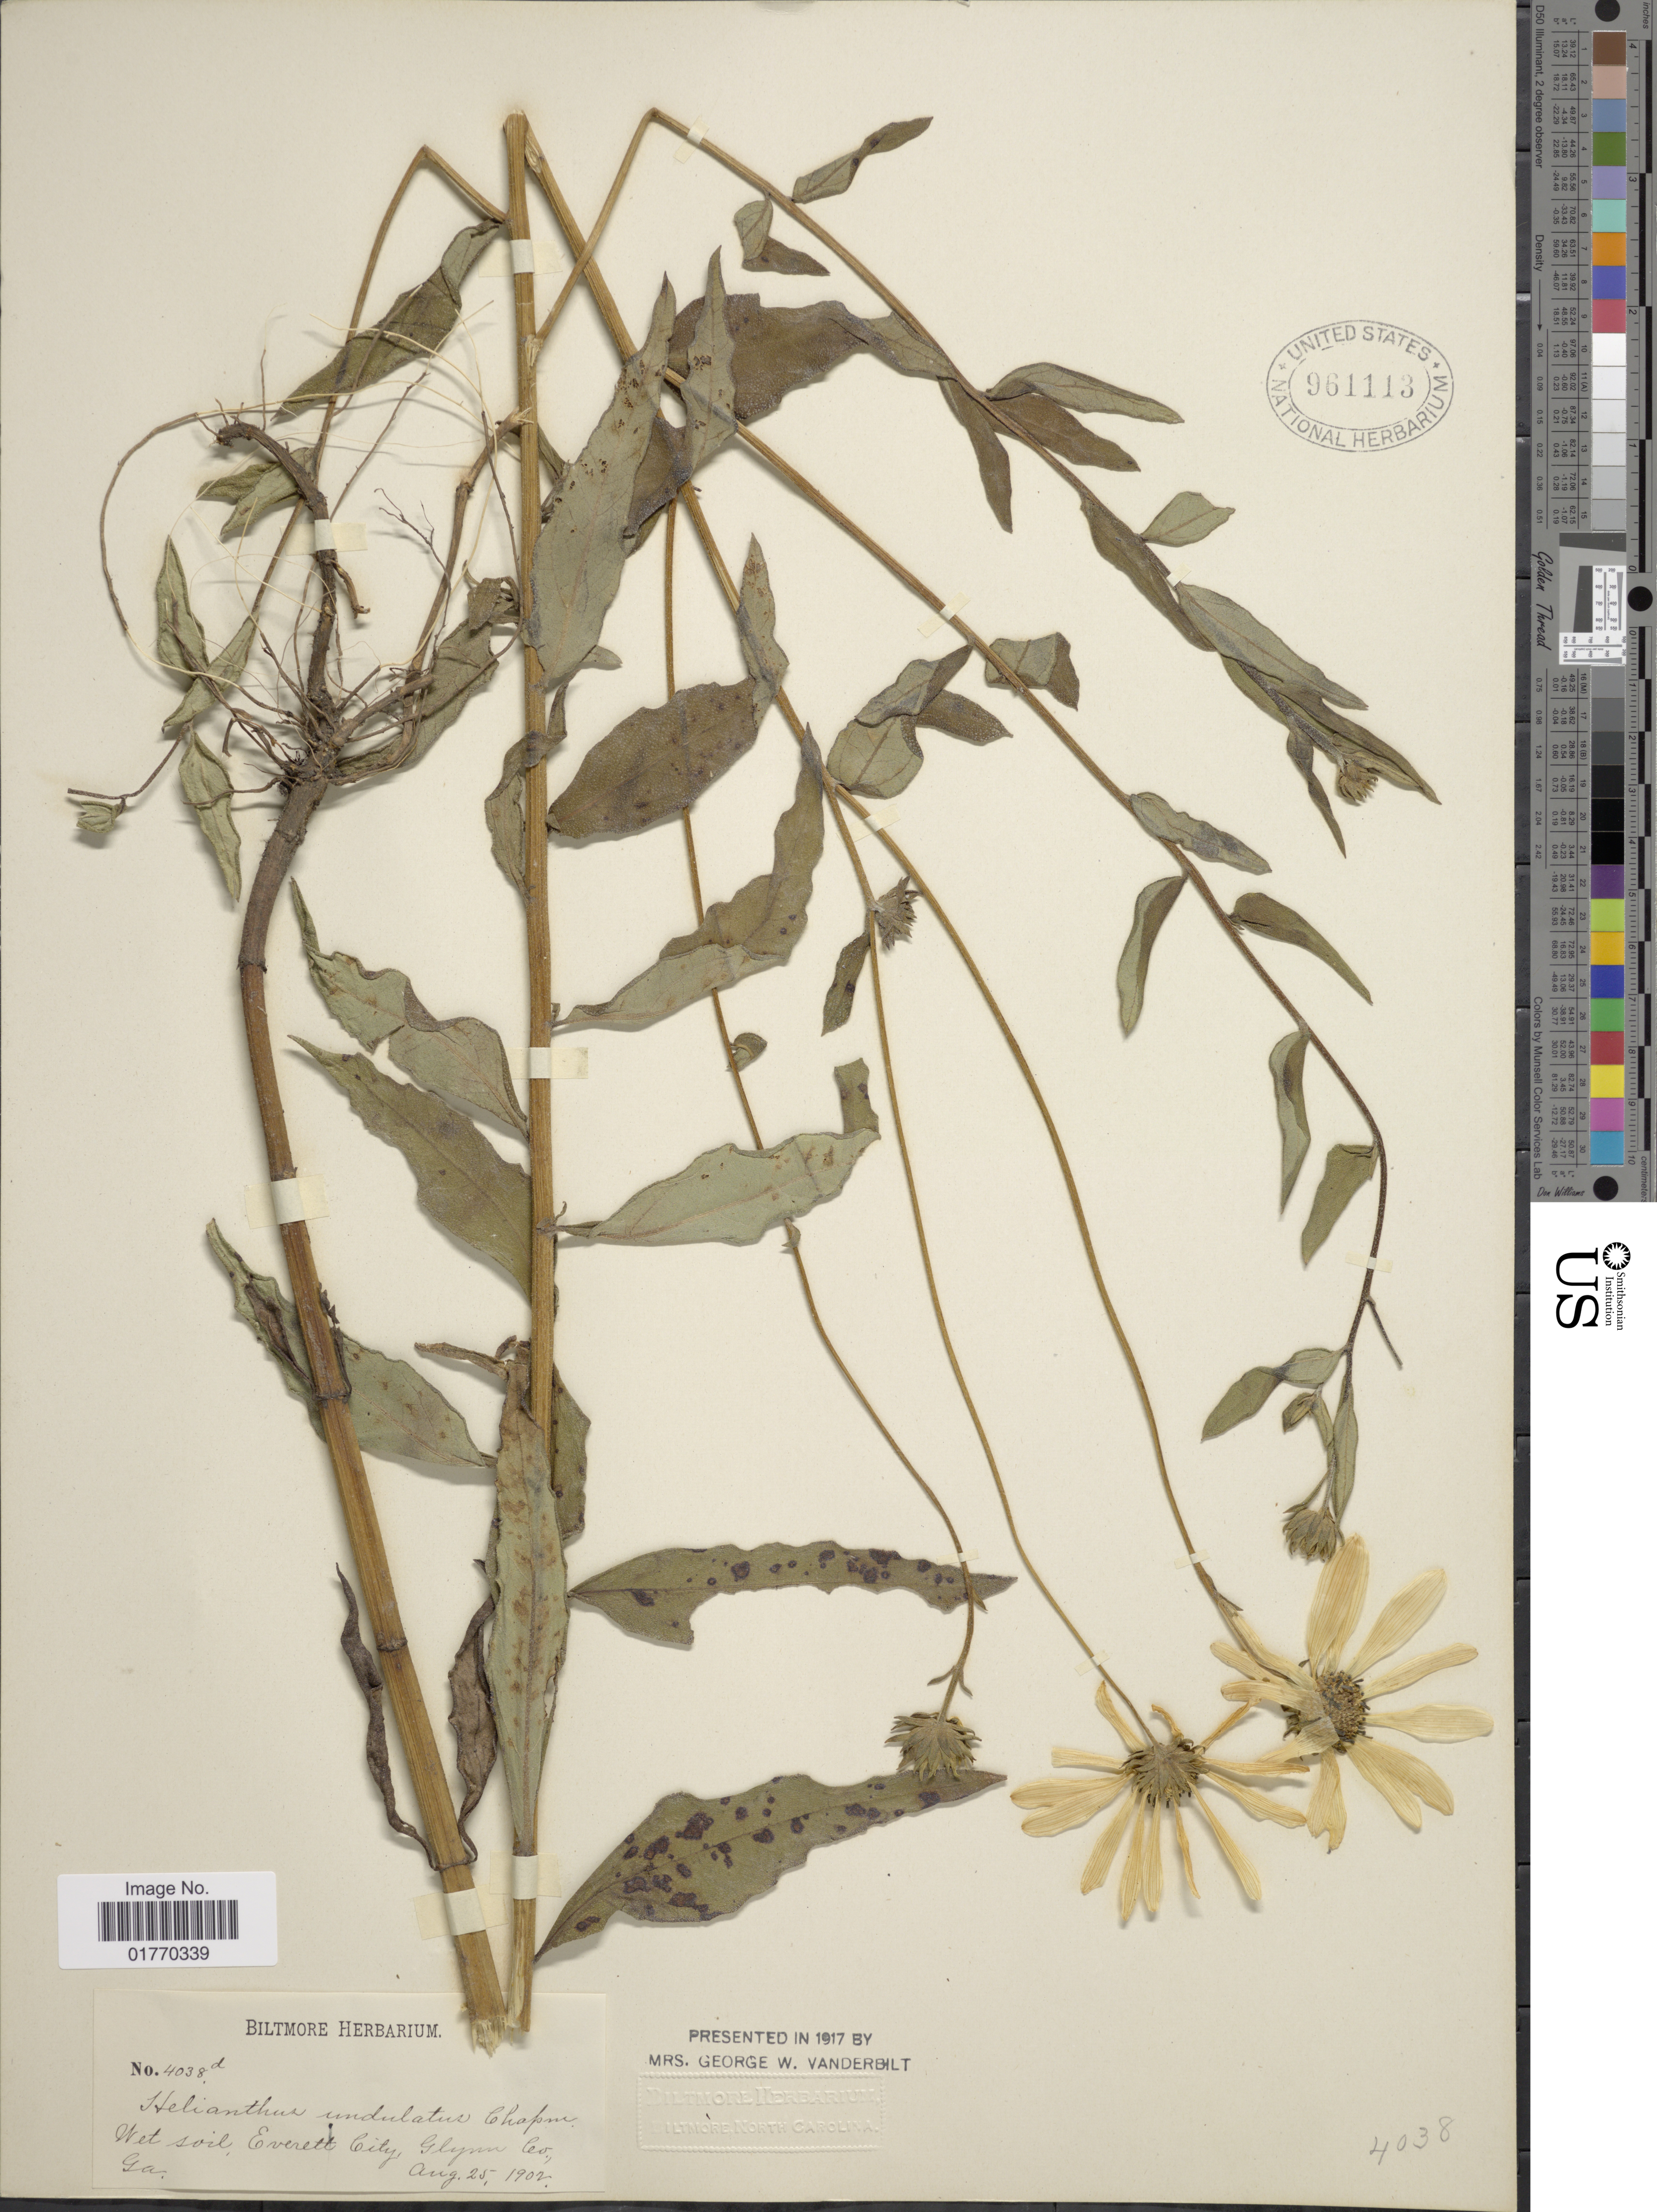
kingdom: Plantae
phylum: Tracheophyta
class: Magnoliopsida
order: Asterales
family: Asteraceae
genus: Helianthus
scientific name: Helianthus floridanus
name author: A. Gray ex Chapm.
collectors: ex herb. Biltmore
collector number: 4038d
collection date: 1902-08-25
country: United States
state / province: Georgia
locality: Wet soil, Everett City, Glynn Co.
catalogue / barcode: US 961113